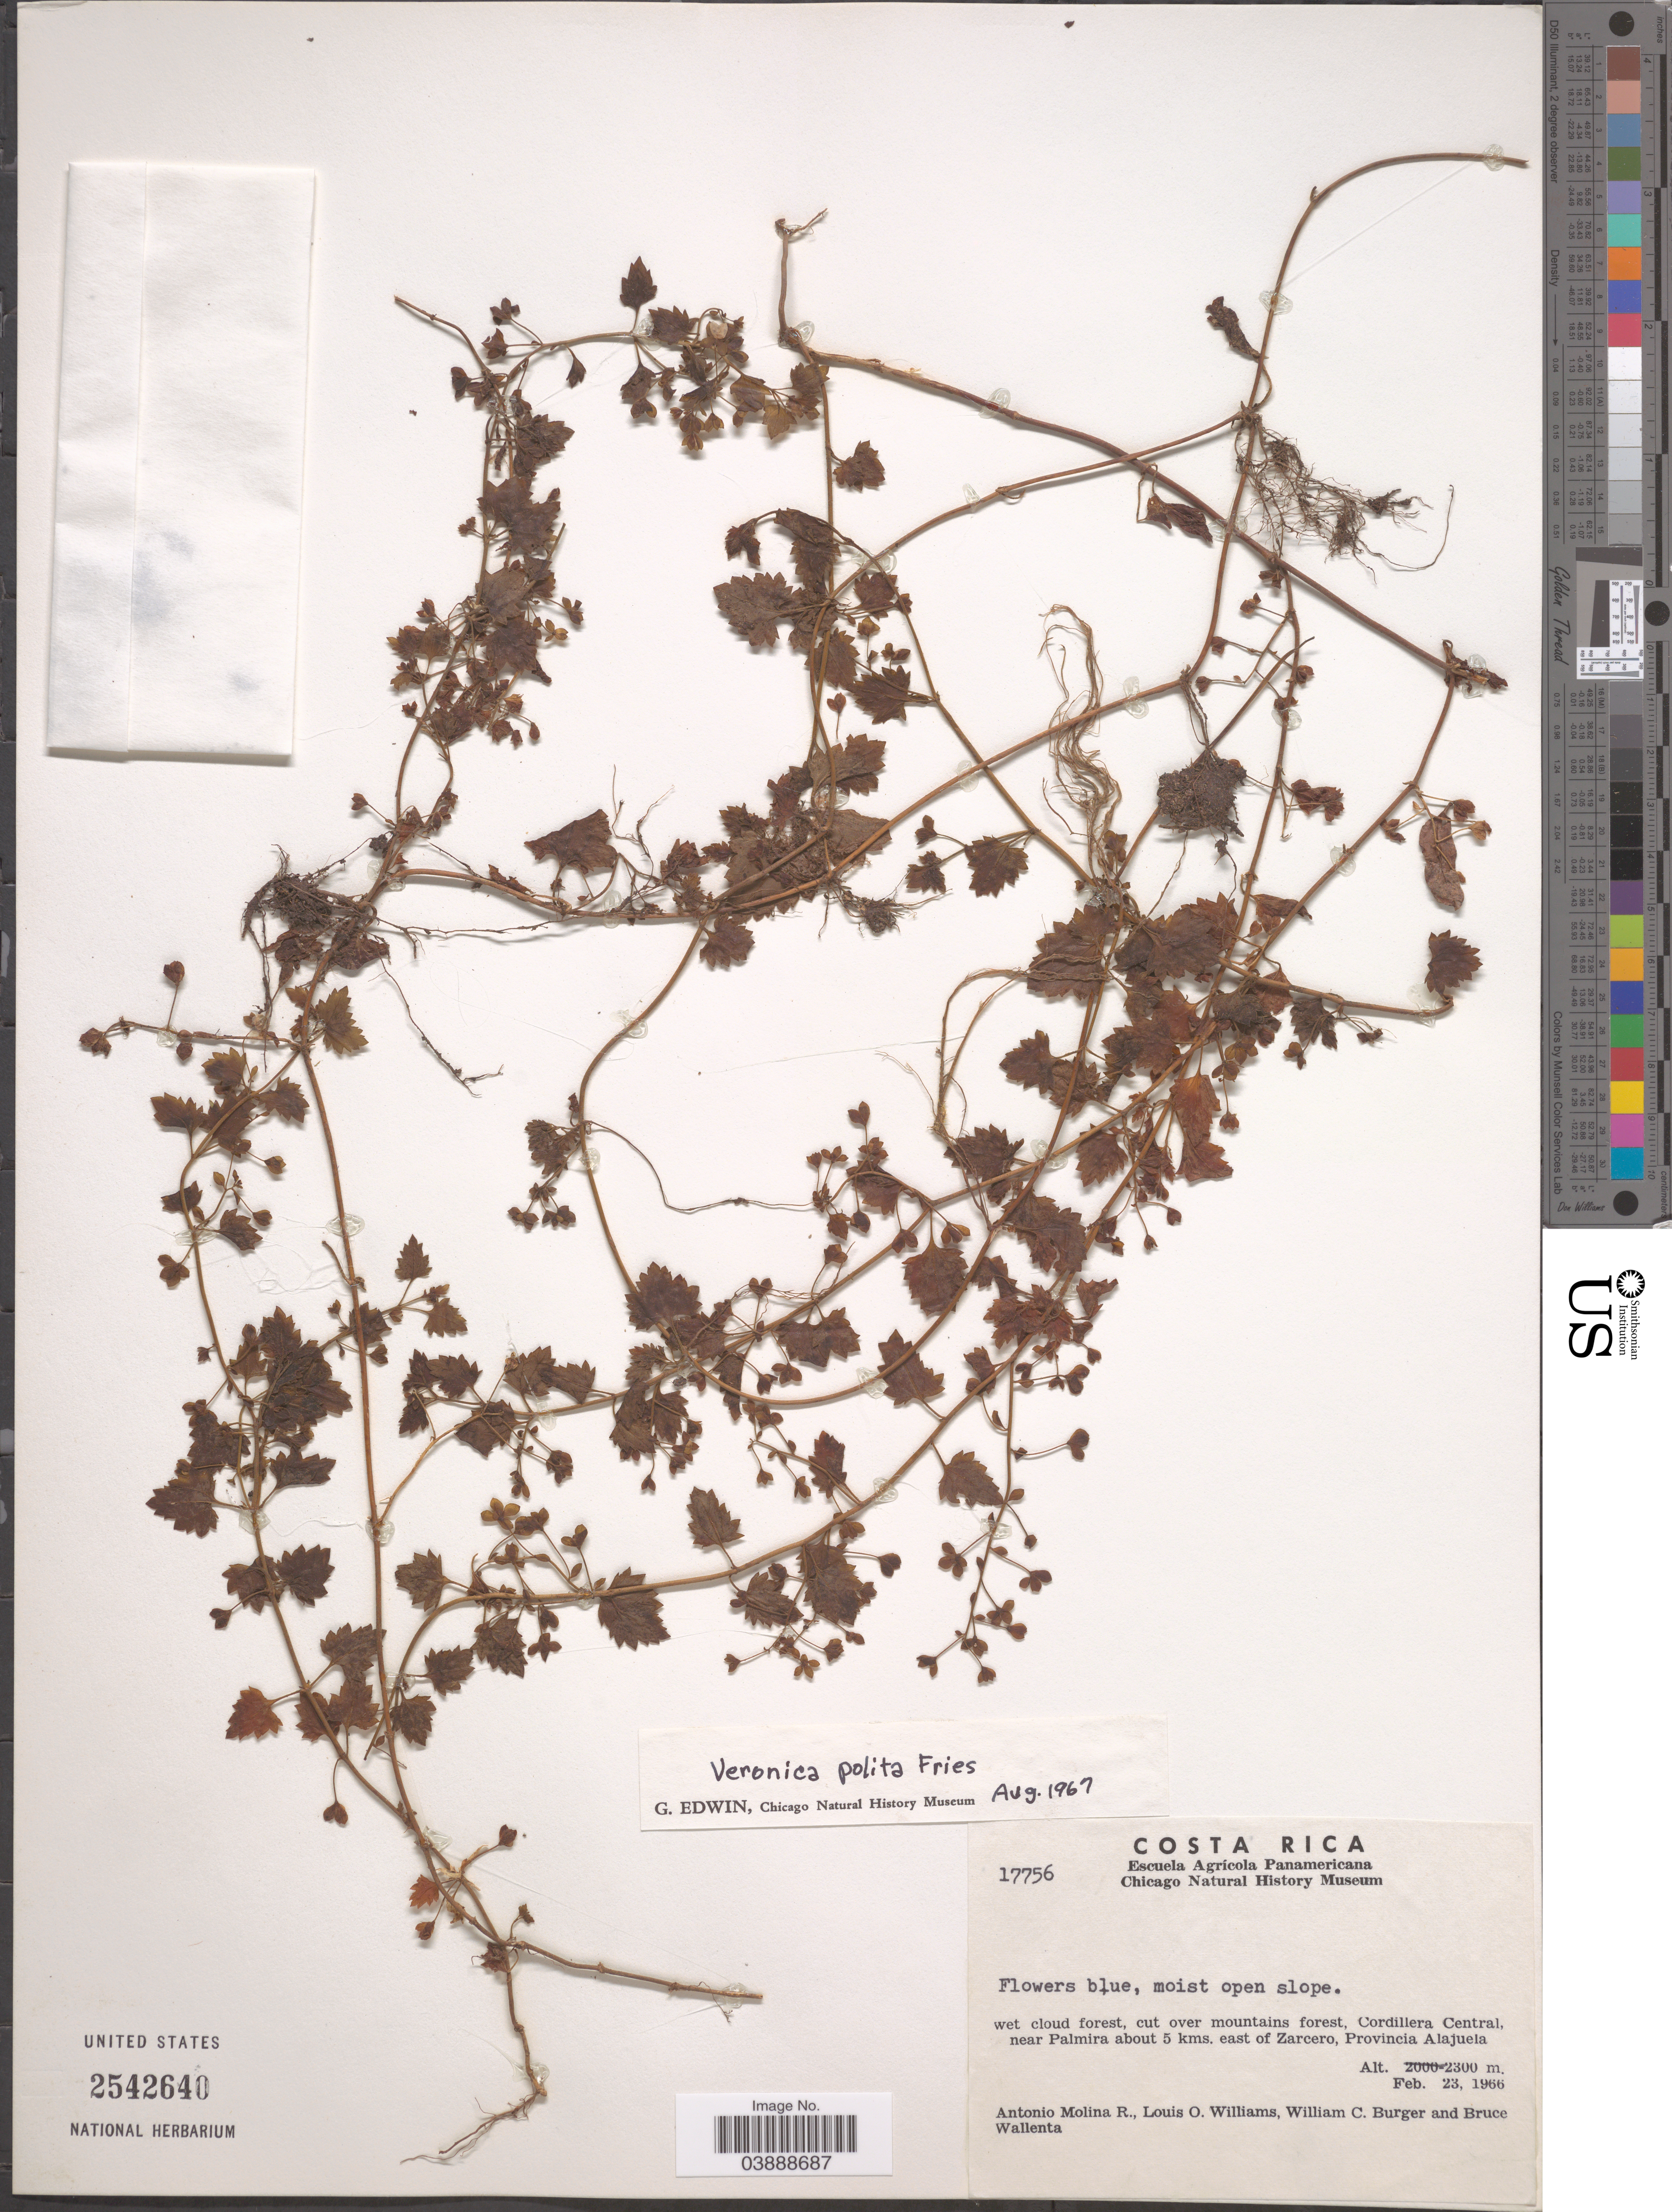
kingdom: Plantae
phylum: Tracheophyta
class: Magnoliopsida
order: Lamiales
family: Plantaginaceae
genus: Veronica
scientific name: Veronica polita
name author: Fr.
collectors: A. Molina R., L. O. Williams, W. Burger & B. Wallenta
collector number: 17756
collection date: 1966-02-23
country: Costa Rica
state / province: Alajuela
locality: Cordillera Central, near Palmira, about 5 kms. east of Zarcero.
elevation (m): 2300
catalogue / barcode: US 2542640